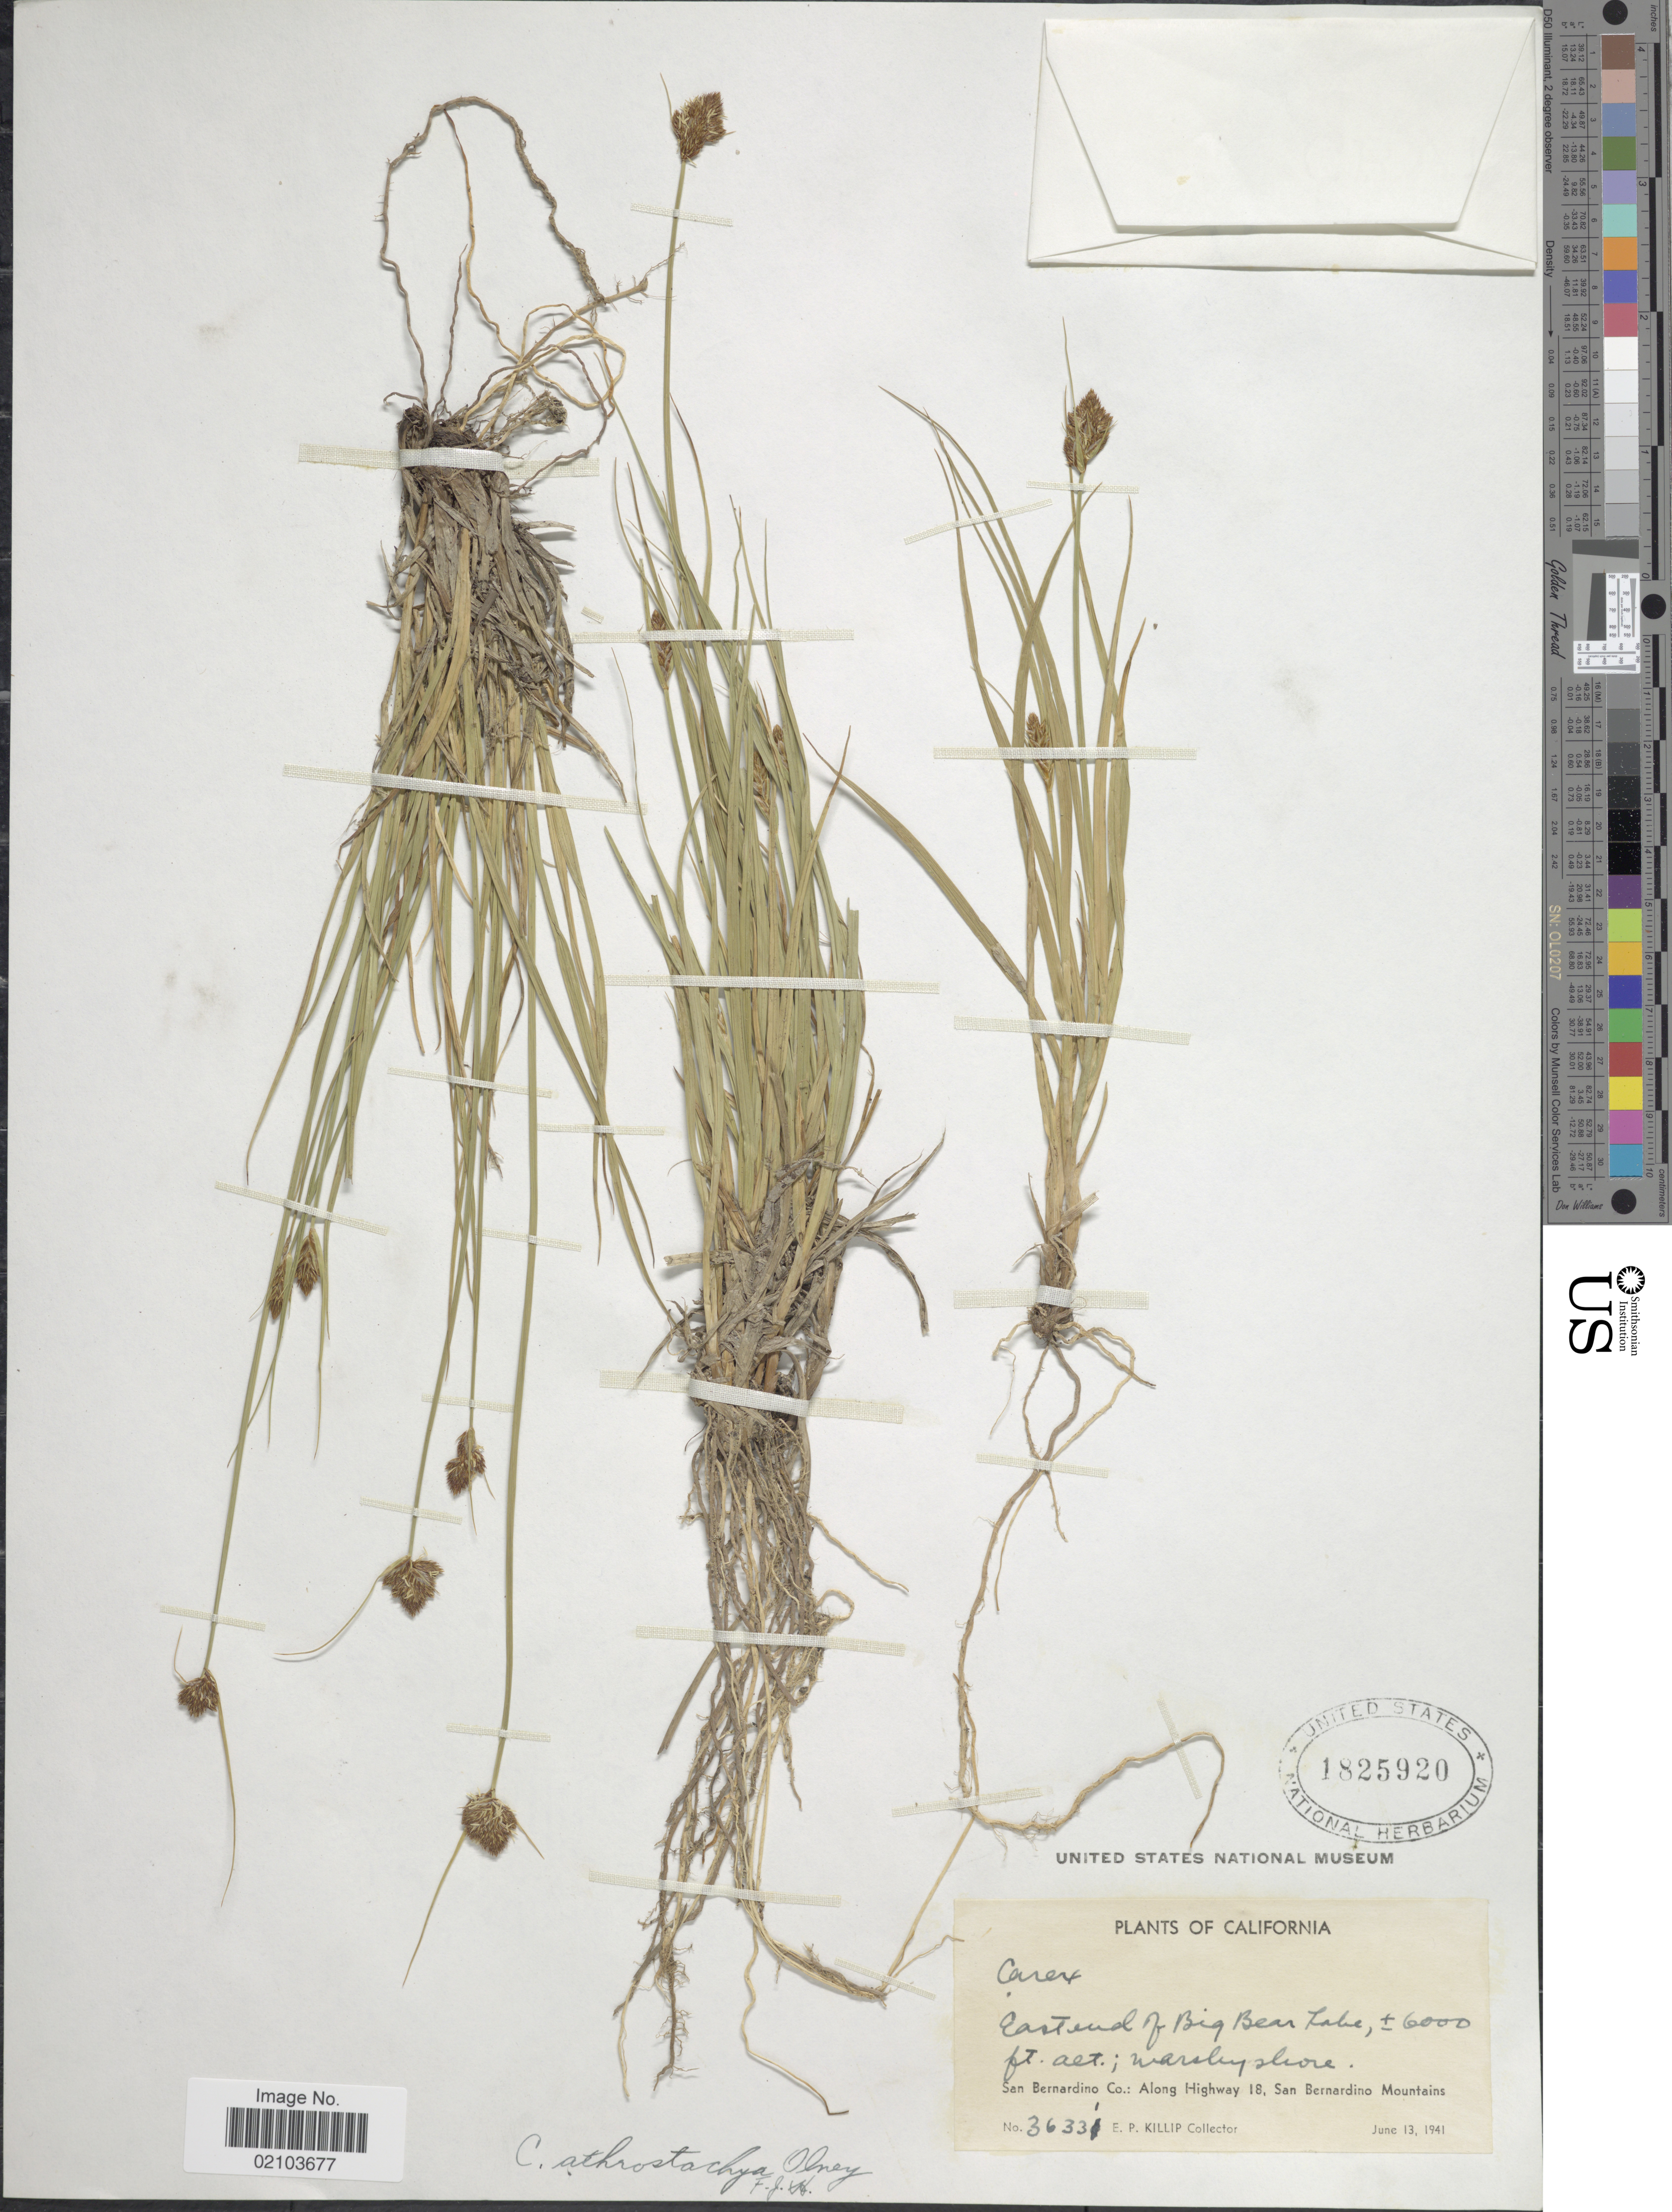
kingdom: Plantae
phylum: Tracheophyta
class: Liliopsida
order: Poales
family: Cyperaceae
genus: Carex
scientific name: Carex athrostachya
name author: Olney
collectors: E. P. Killip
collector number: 36331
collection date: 1941-06-13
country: United States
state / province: California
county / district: San Bernardino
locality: East end of Big Bear Lake. San Bernardino Co.: Along Highway 18, San Bernardino Mountains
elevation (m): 1829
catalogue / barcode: US 1825920